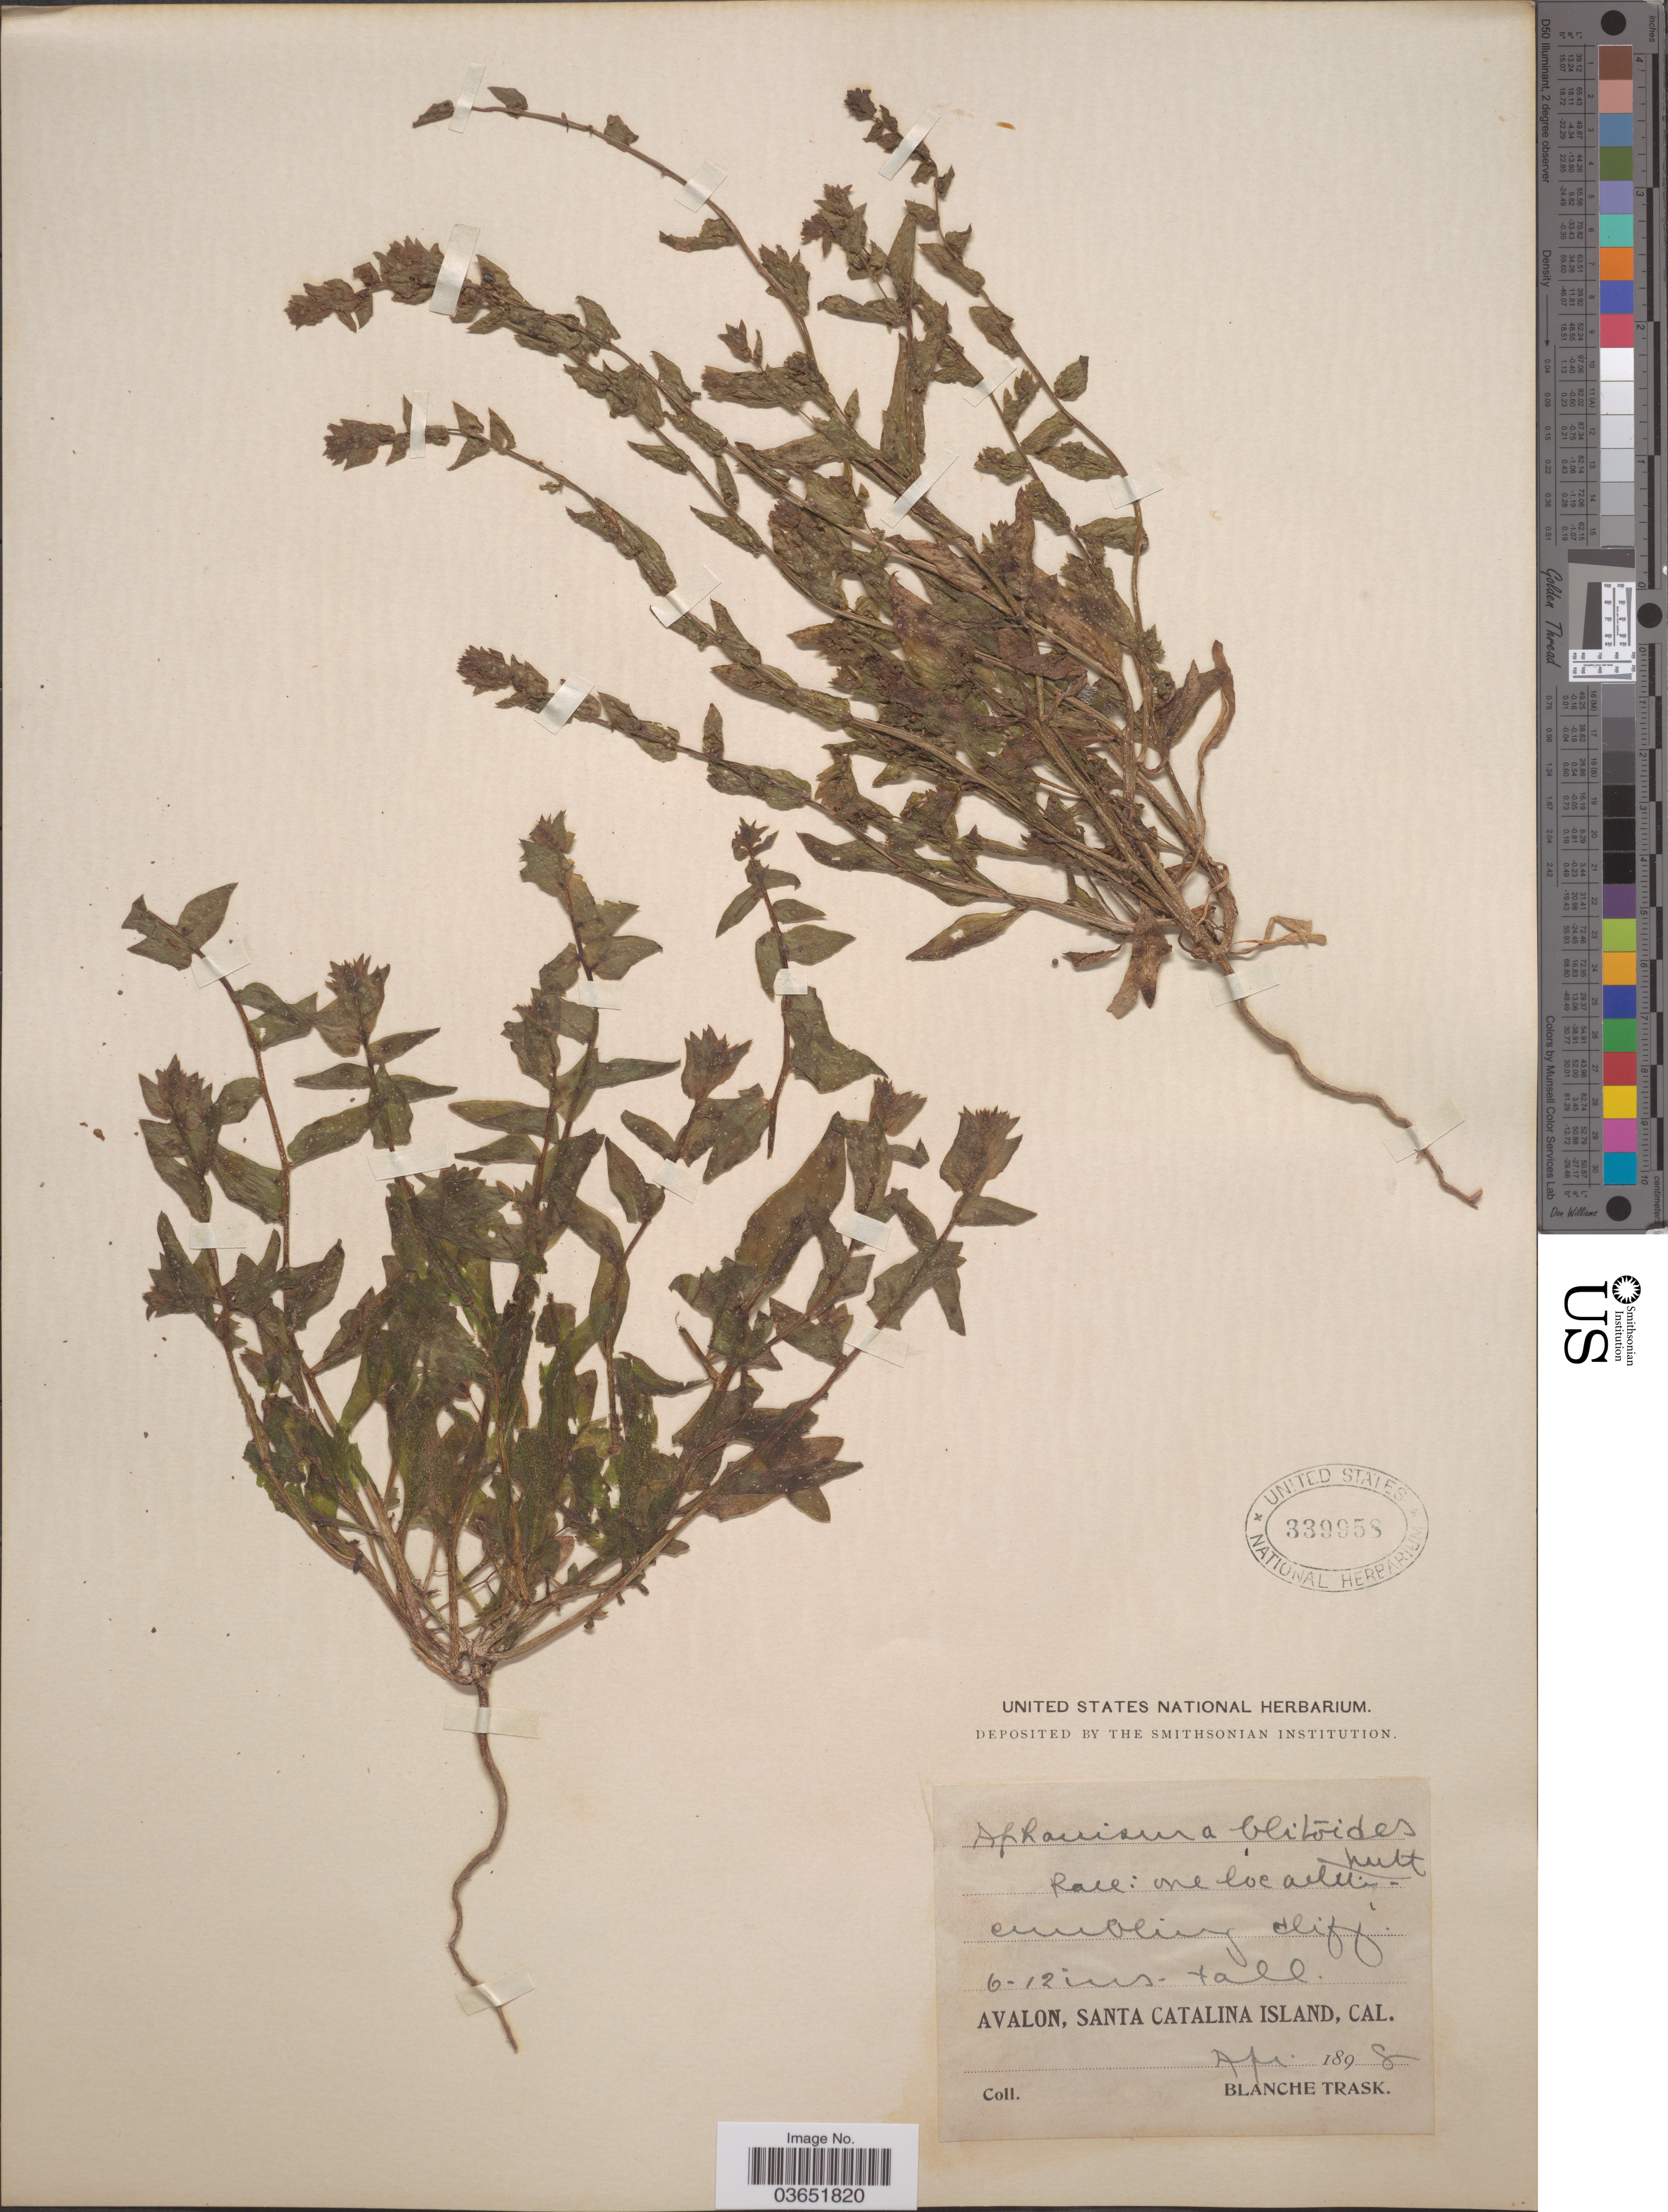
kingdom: Plantae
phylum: Tracheophyta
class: Magnoliopsida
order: Caryophyllales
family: Amaranthaceae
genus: Aphanisma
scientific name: Aphanisma blitoides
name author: Nutt. ex Moq.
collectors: B. Trask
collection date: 1898-04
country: United States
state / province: California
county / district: Los Angeles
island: Santa Catalina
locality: Avalon, Santa Catalina Island.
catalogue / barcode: US 339958